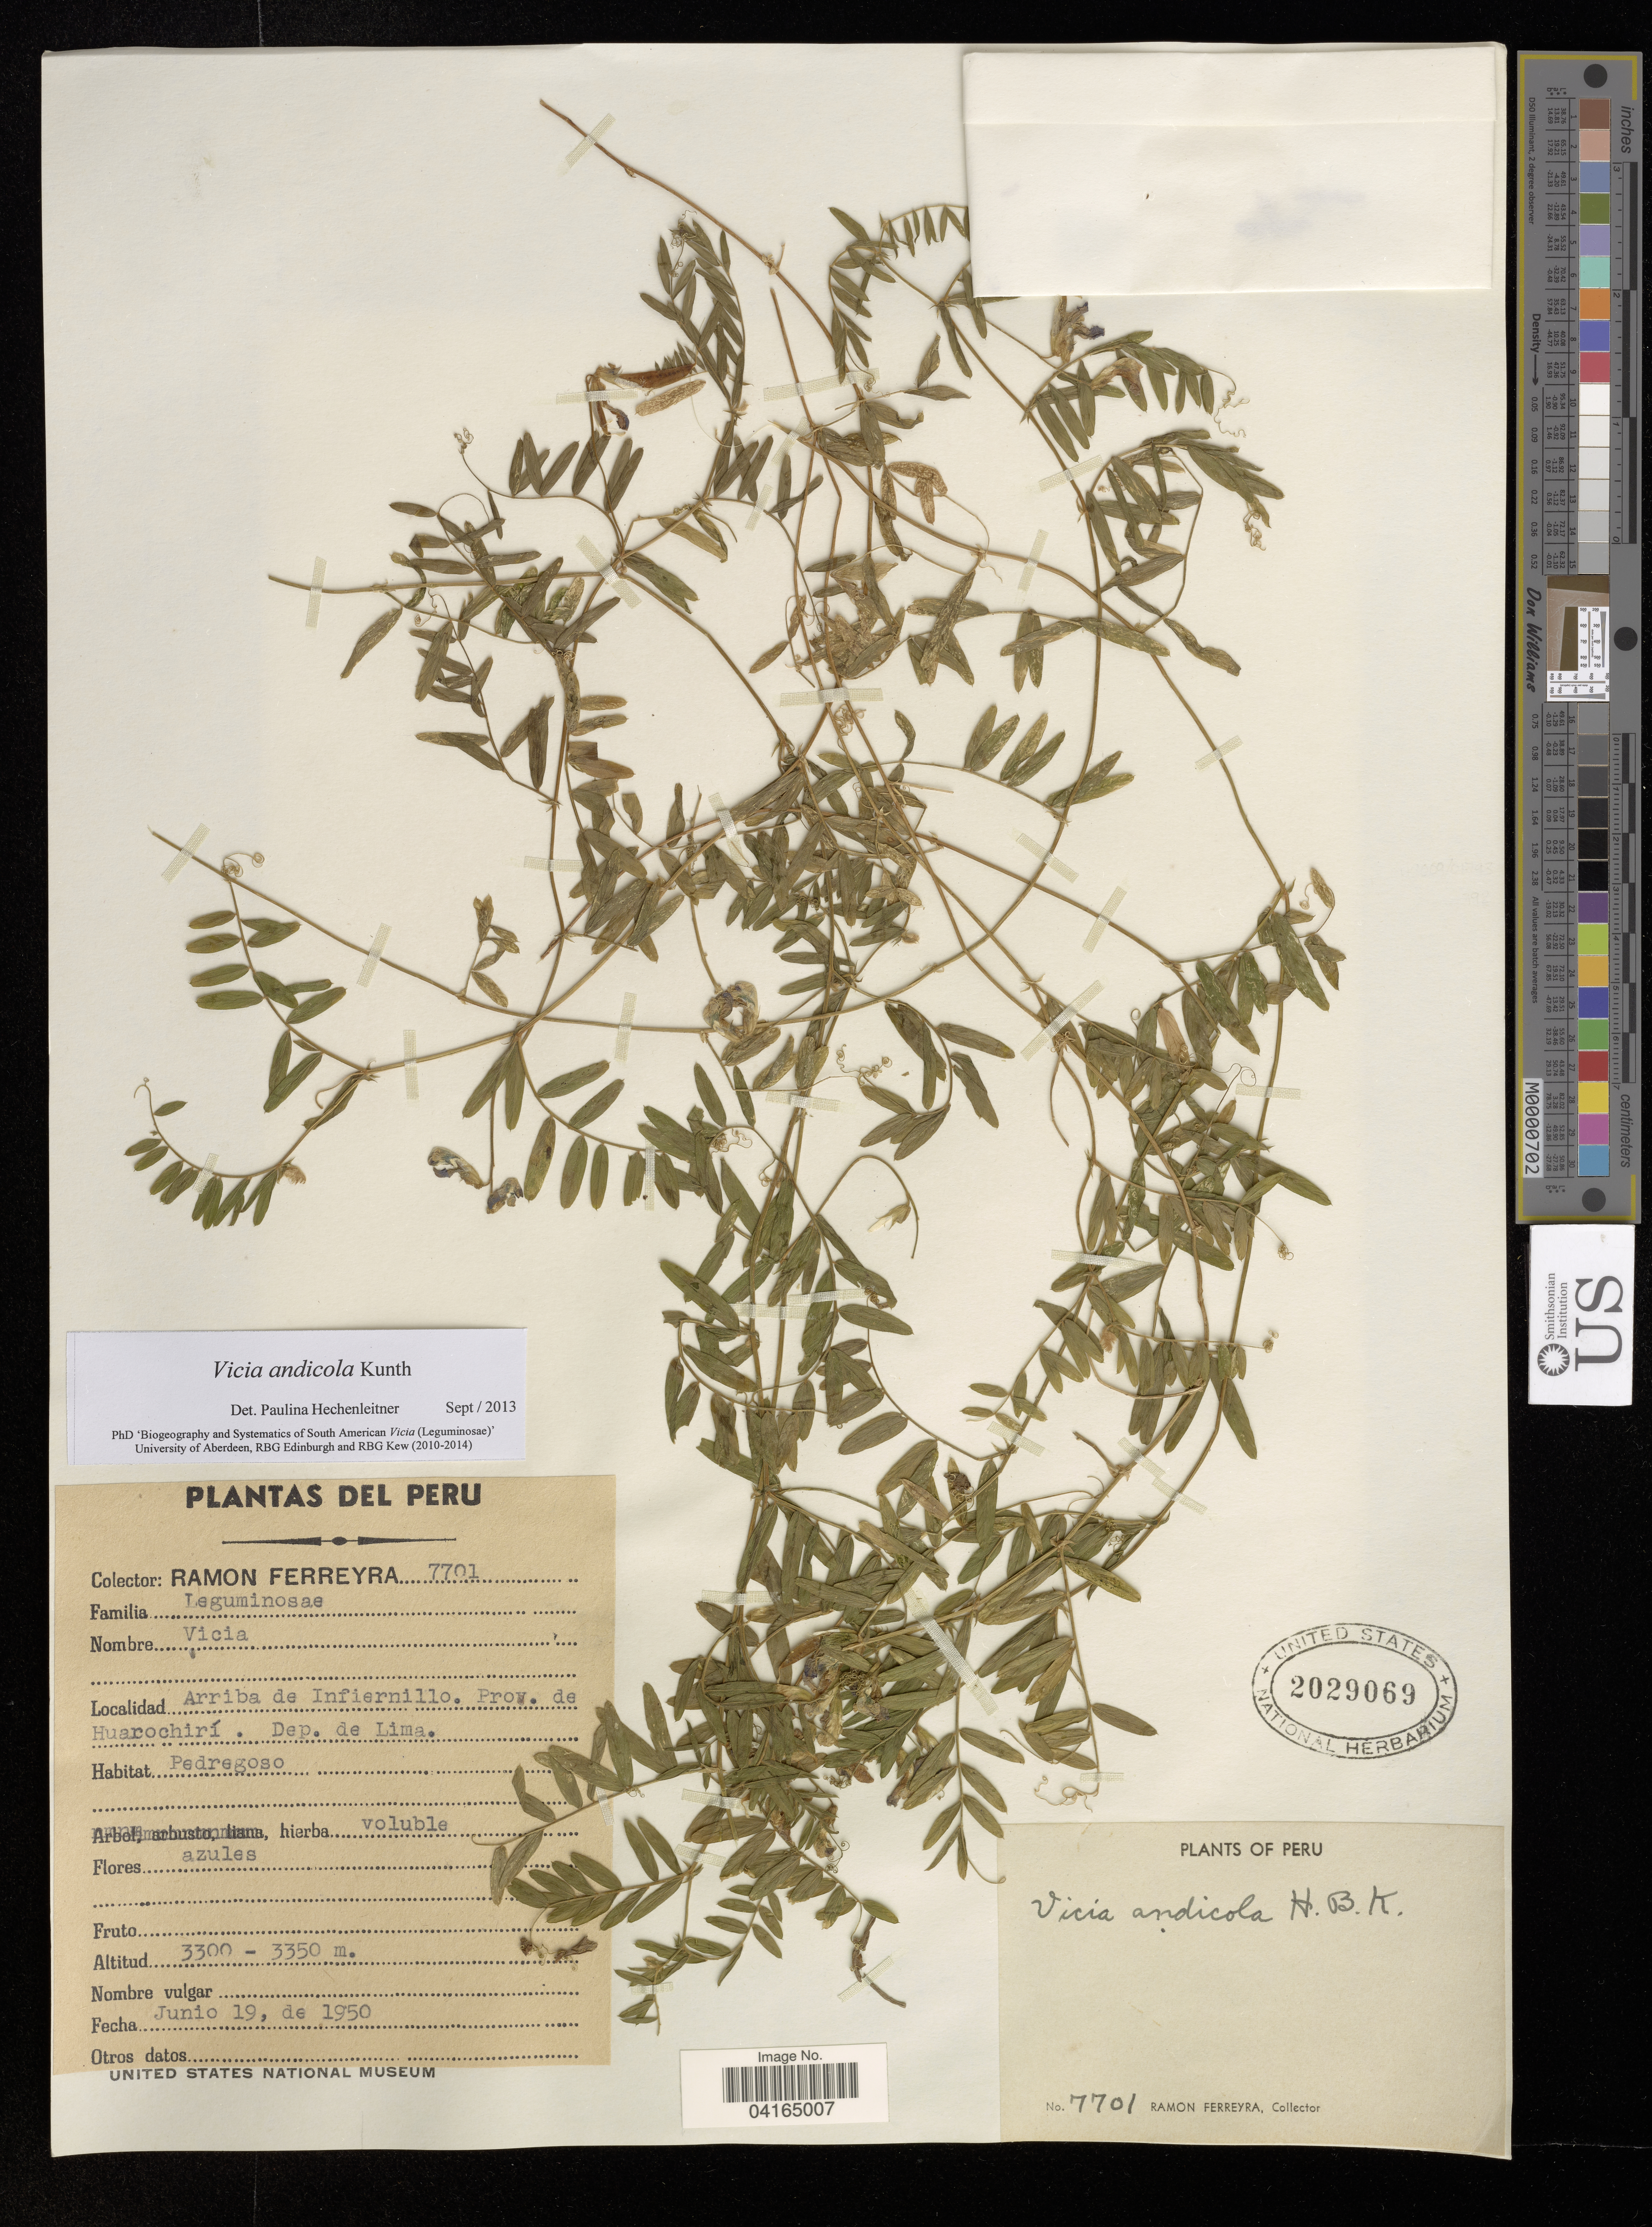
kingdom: Plantae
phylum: Tracheophyta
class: Magnoliopsida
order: Fabales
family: Fabaceae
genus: Vicia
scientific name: Vicia andicola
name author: Kunth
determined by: Hechenleitner, Paulina, RBG Edinburgh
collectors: R. A. Ferreyra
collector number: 7701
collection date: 1950-06-19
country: Peru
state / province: Lima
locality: Arriba de Infiernillo. Prov. de Huarochirí. Dep. de Lima.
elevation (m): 3300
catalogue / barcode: US 2029069